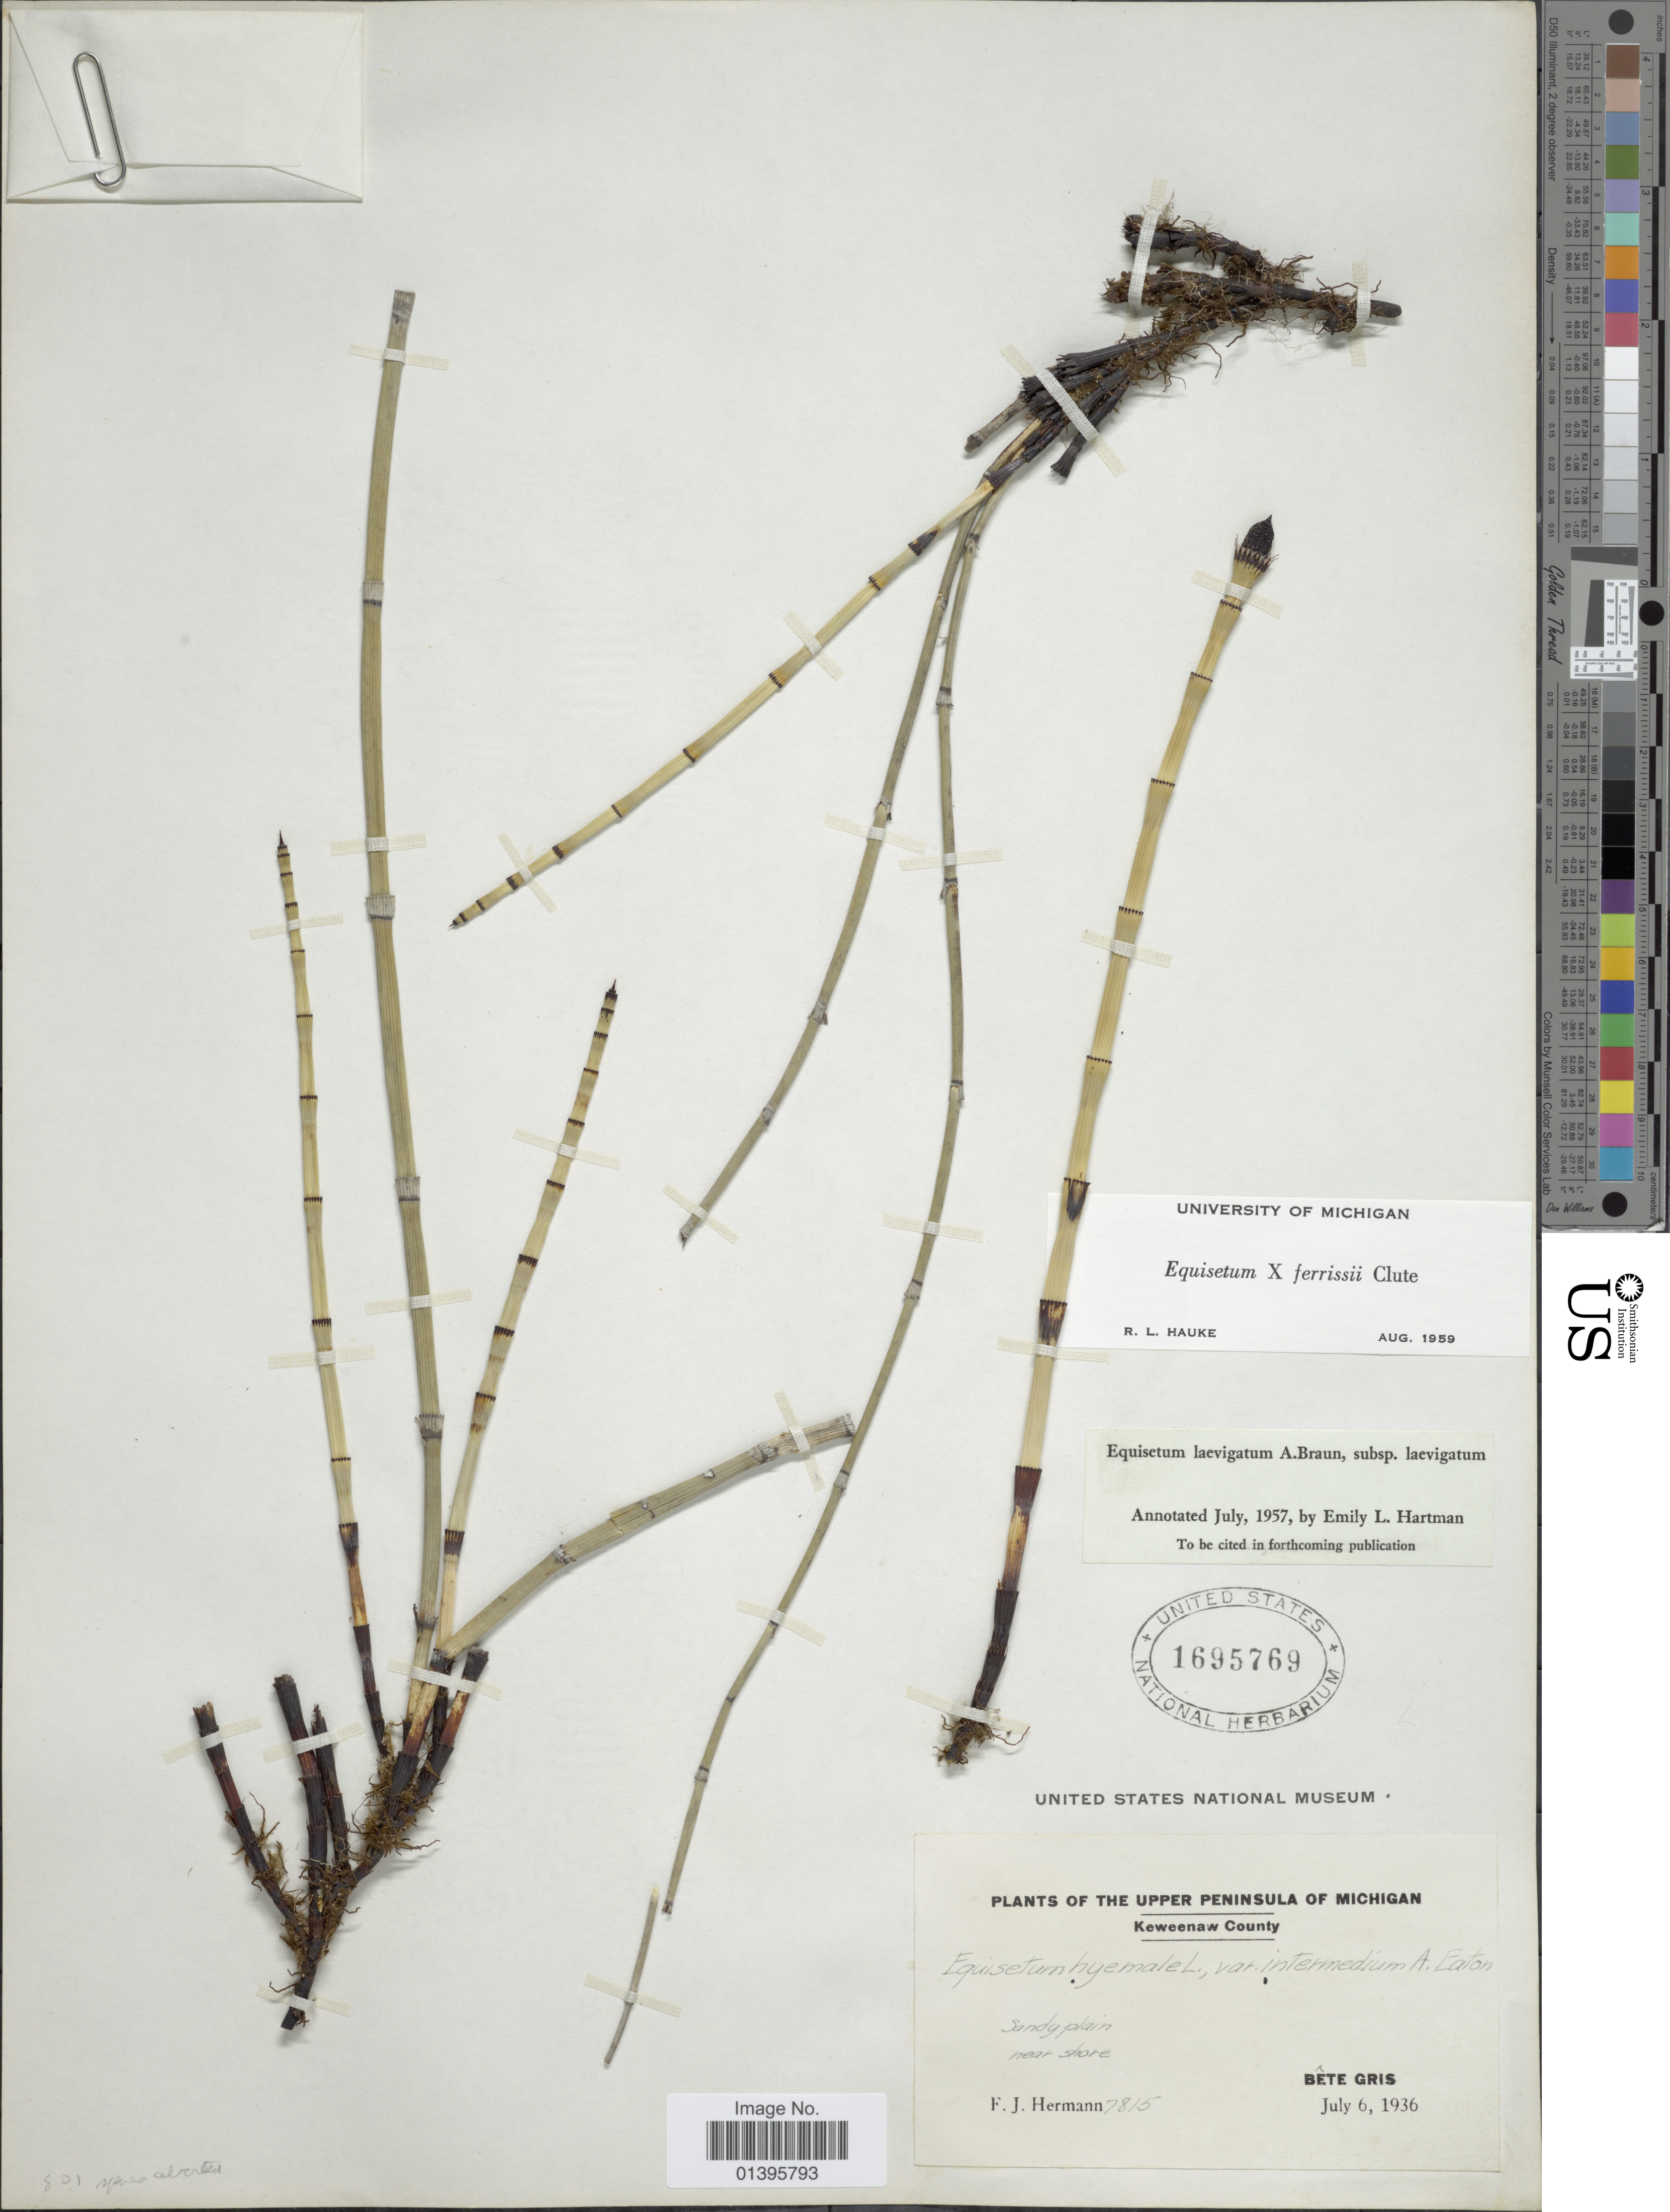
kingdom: Plantae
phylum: Tracheophyta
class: Polypodiopsida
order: Equisetales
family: Equisetaceae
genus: Equisetum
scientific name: Equisetum x ferrissii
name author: Clute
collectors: F. J. Hermann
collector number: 7815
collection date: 1936-07-06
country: United States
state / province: Michigan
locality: Plants of the Upper Peninsula of Michigan. Keweenaw County. Bets Gris.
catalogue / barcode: US 1695769